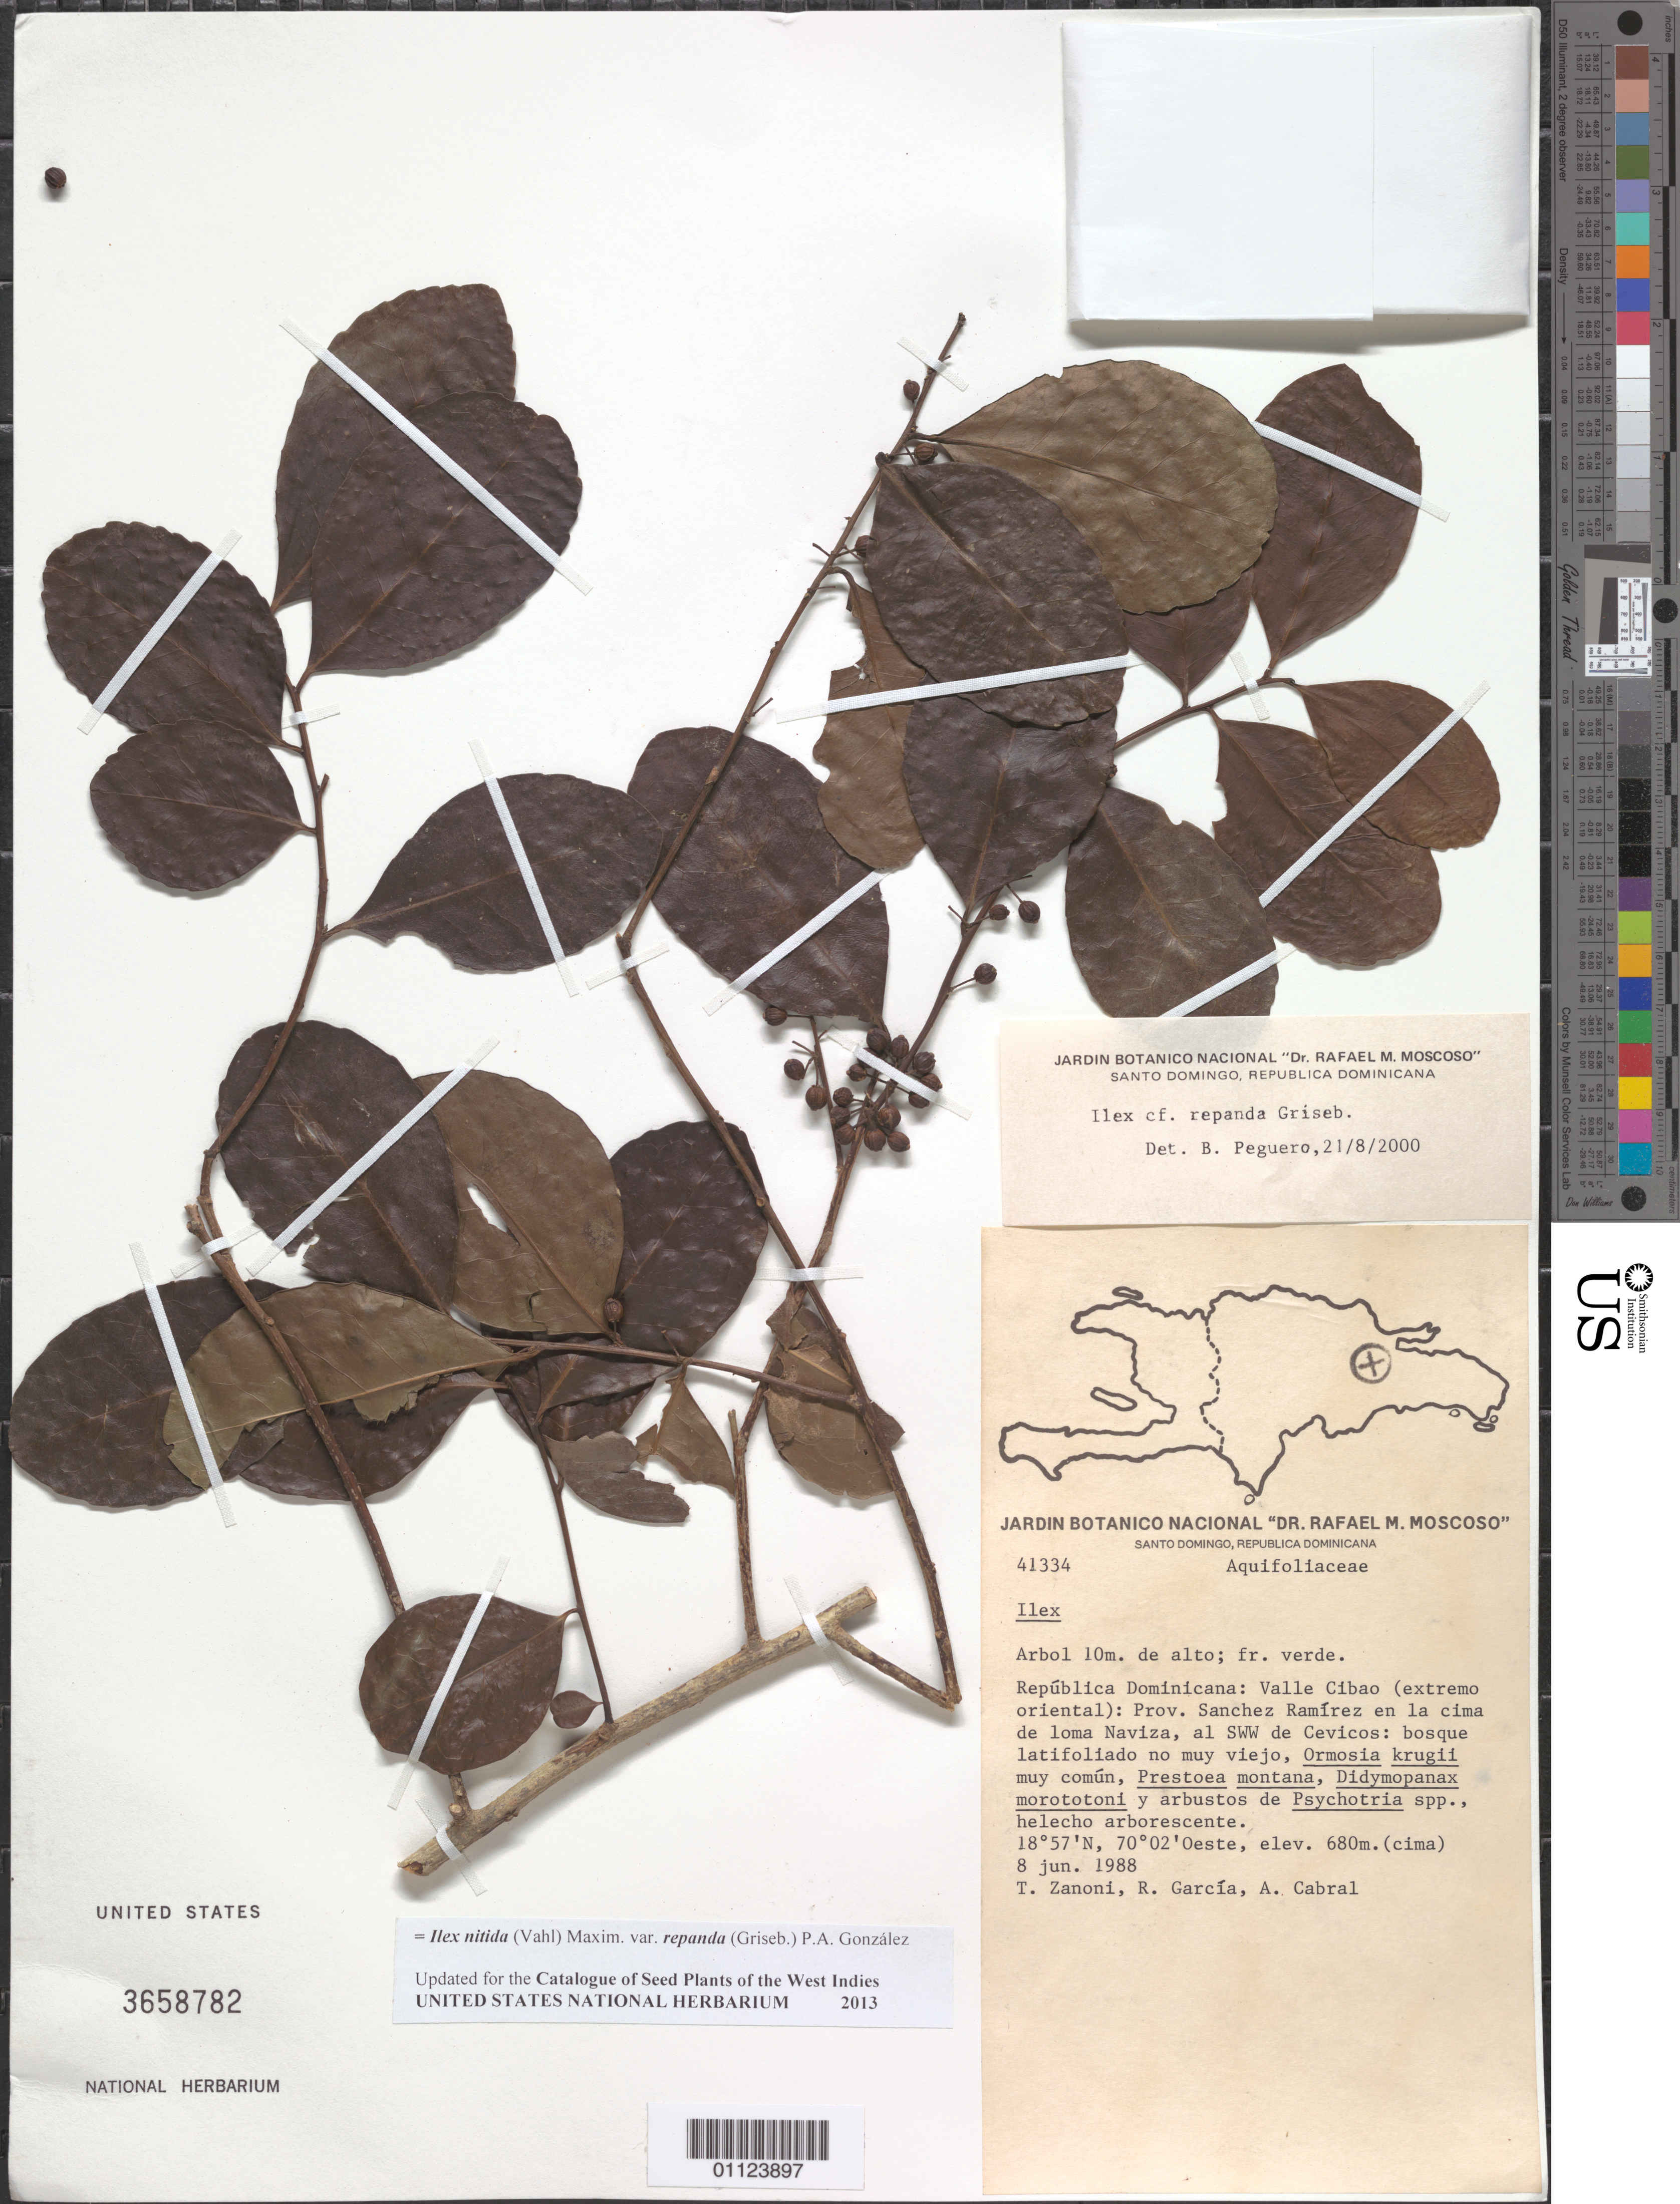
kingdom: Plantae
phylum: Tracheophyta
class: Magnoliopsida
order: Aquifoliales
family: Aquifoliaceae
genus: Ilex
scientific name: Ilex nitida var. repanda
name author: (Griseb.) P. A. González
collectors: T. A. Zanoni, R. Garcia & A. Cabral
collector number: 41334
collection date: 1988-06-08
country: Dominican Republic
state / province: Sánchez Ramírez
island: Hispaniola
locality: Valle Cibao (extremo oriental), en la cima de Loma Navisa, al SWW de Cevicos.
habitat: Bosque latifoliado no muy viejo, Ormosia krugii muy común, Prestoea montana, Didymopanax morototoni y arbustos de Psychotria spp., helecho arborescente.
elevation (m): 680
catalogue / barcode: US 3658782